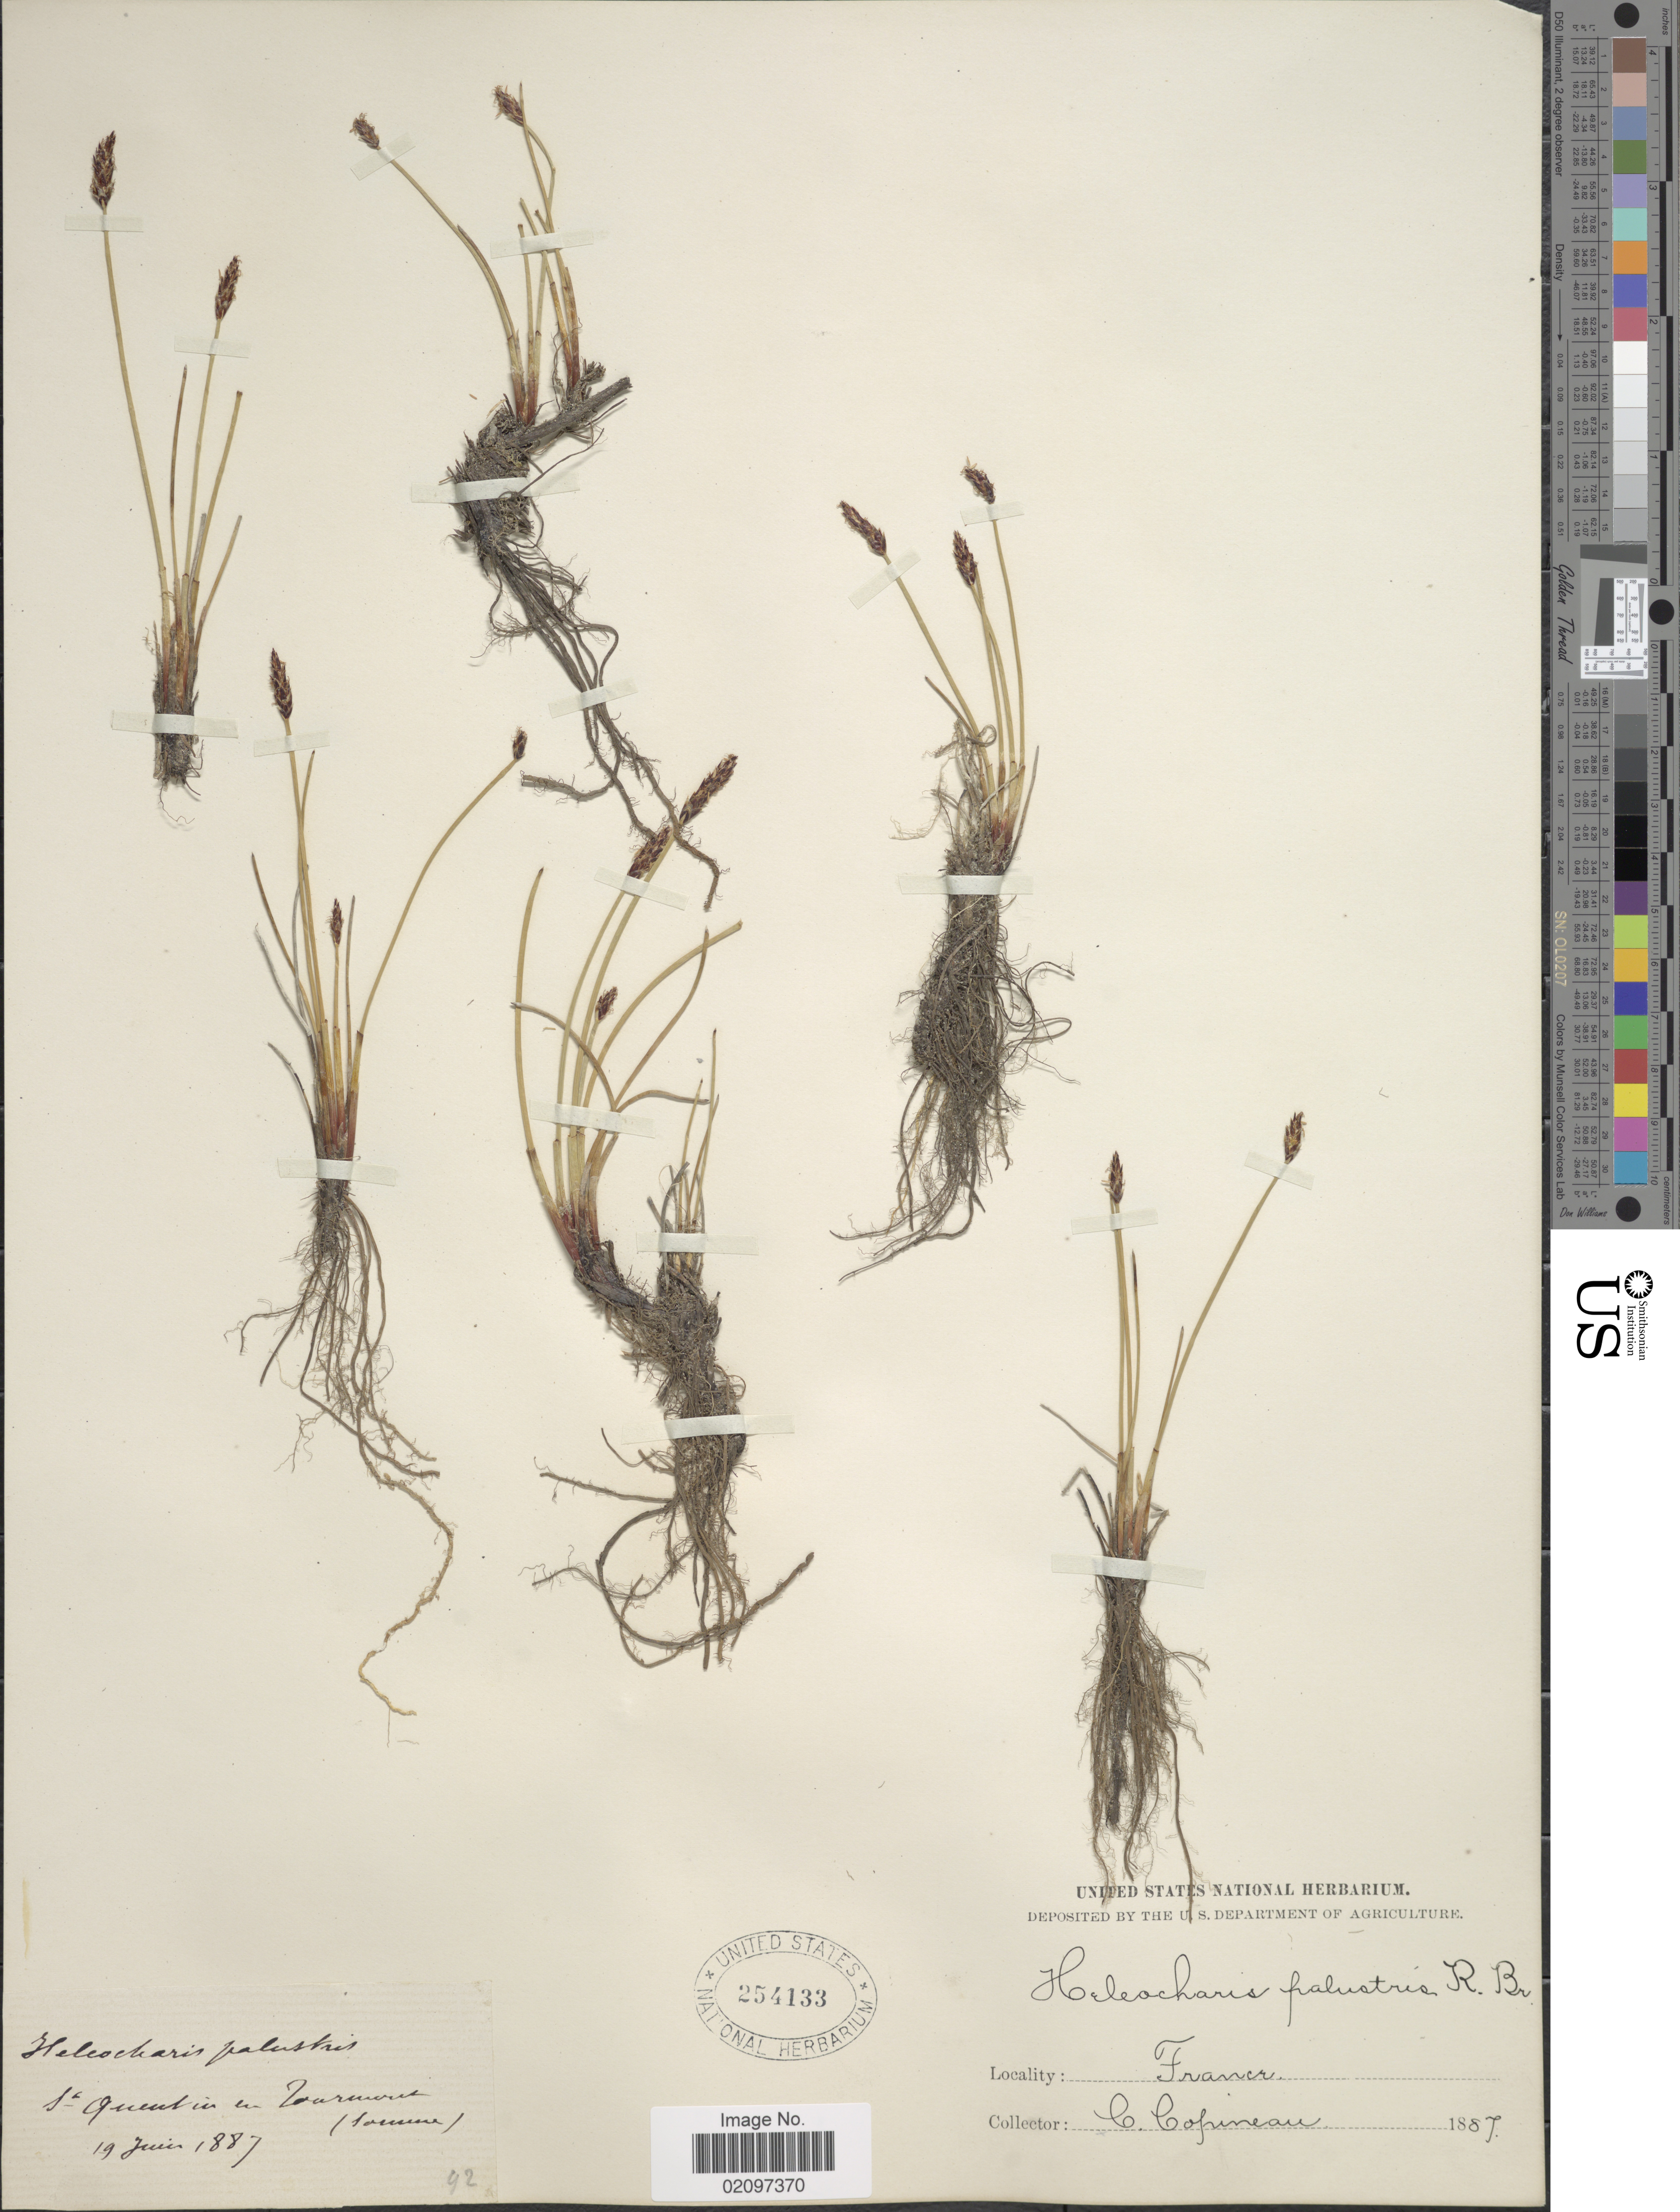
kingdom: Plantae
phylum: Tracheophyta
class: Liliopsida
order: Poales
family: Cyperaceae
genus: Eleocharis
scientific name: Eleocharis palustris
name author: (L.) Roem. & Schult.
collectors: C. Copineau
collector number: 92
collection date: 1887-06-19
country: France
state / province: Hauts-de-France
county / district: Somme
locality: St. Quentin en Tourmont (Somme)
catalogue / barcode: US 254133